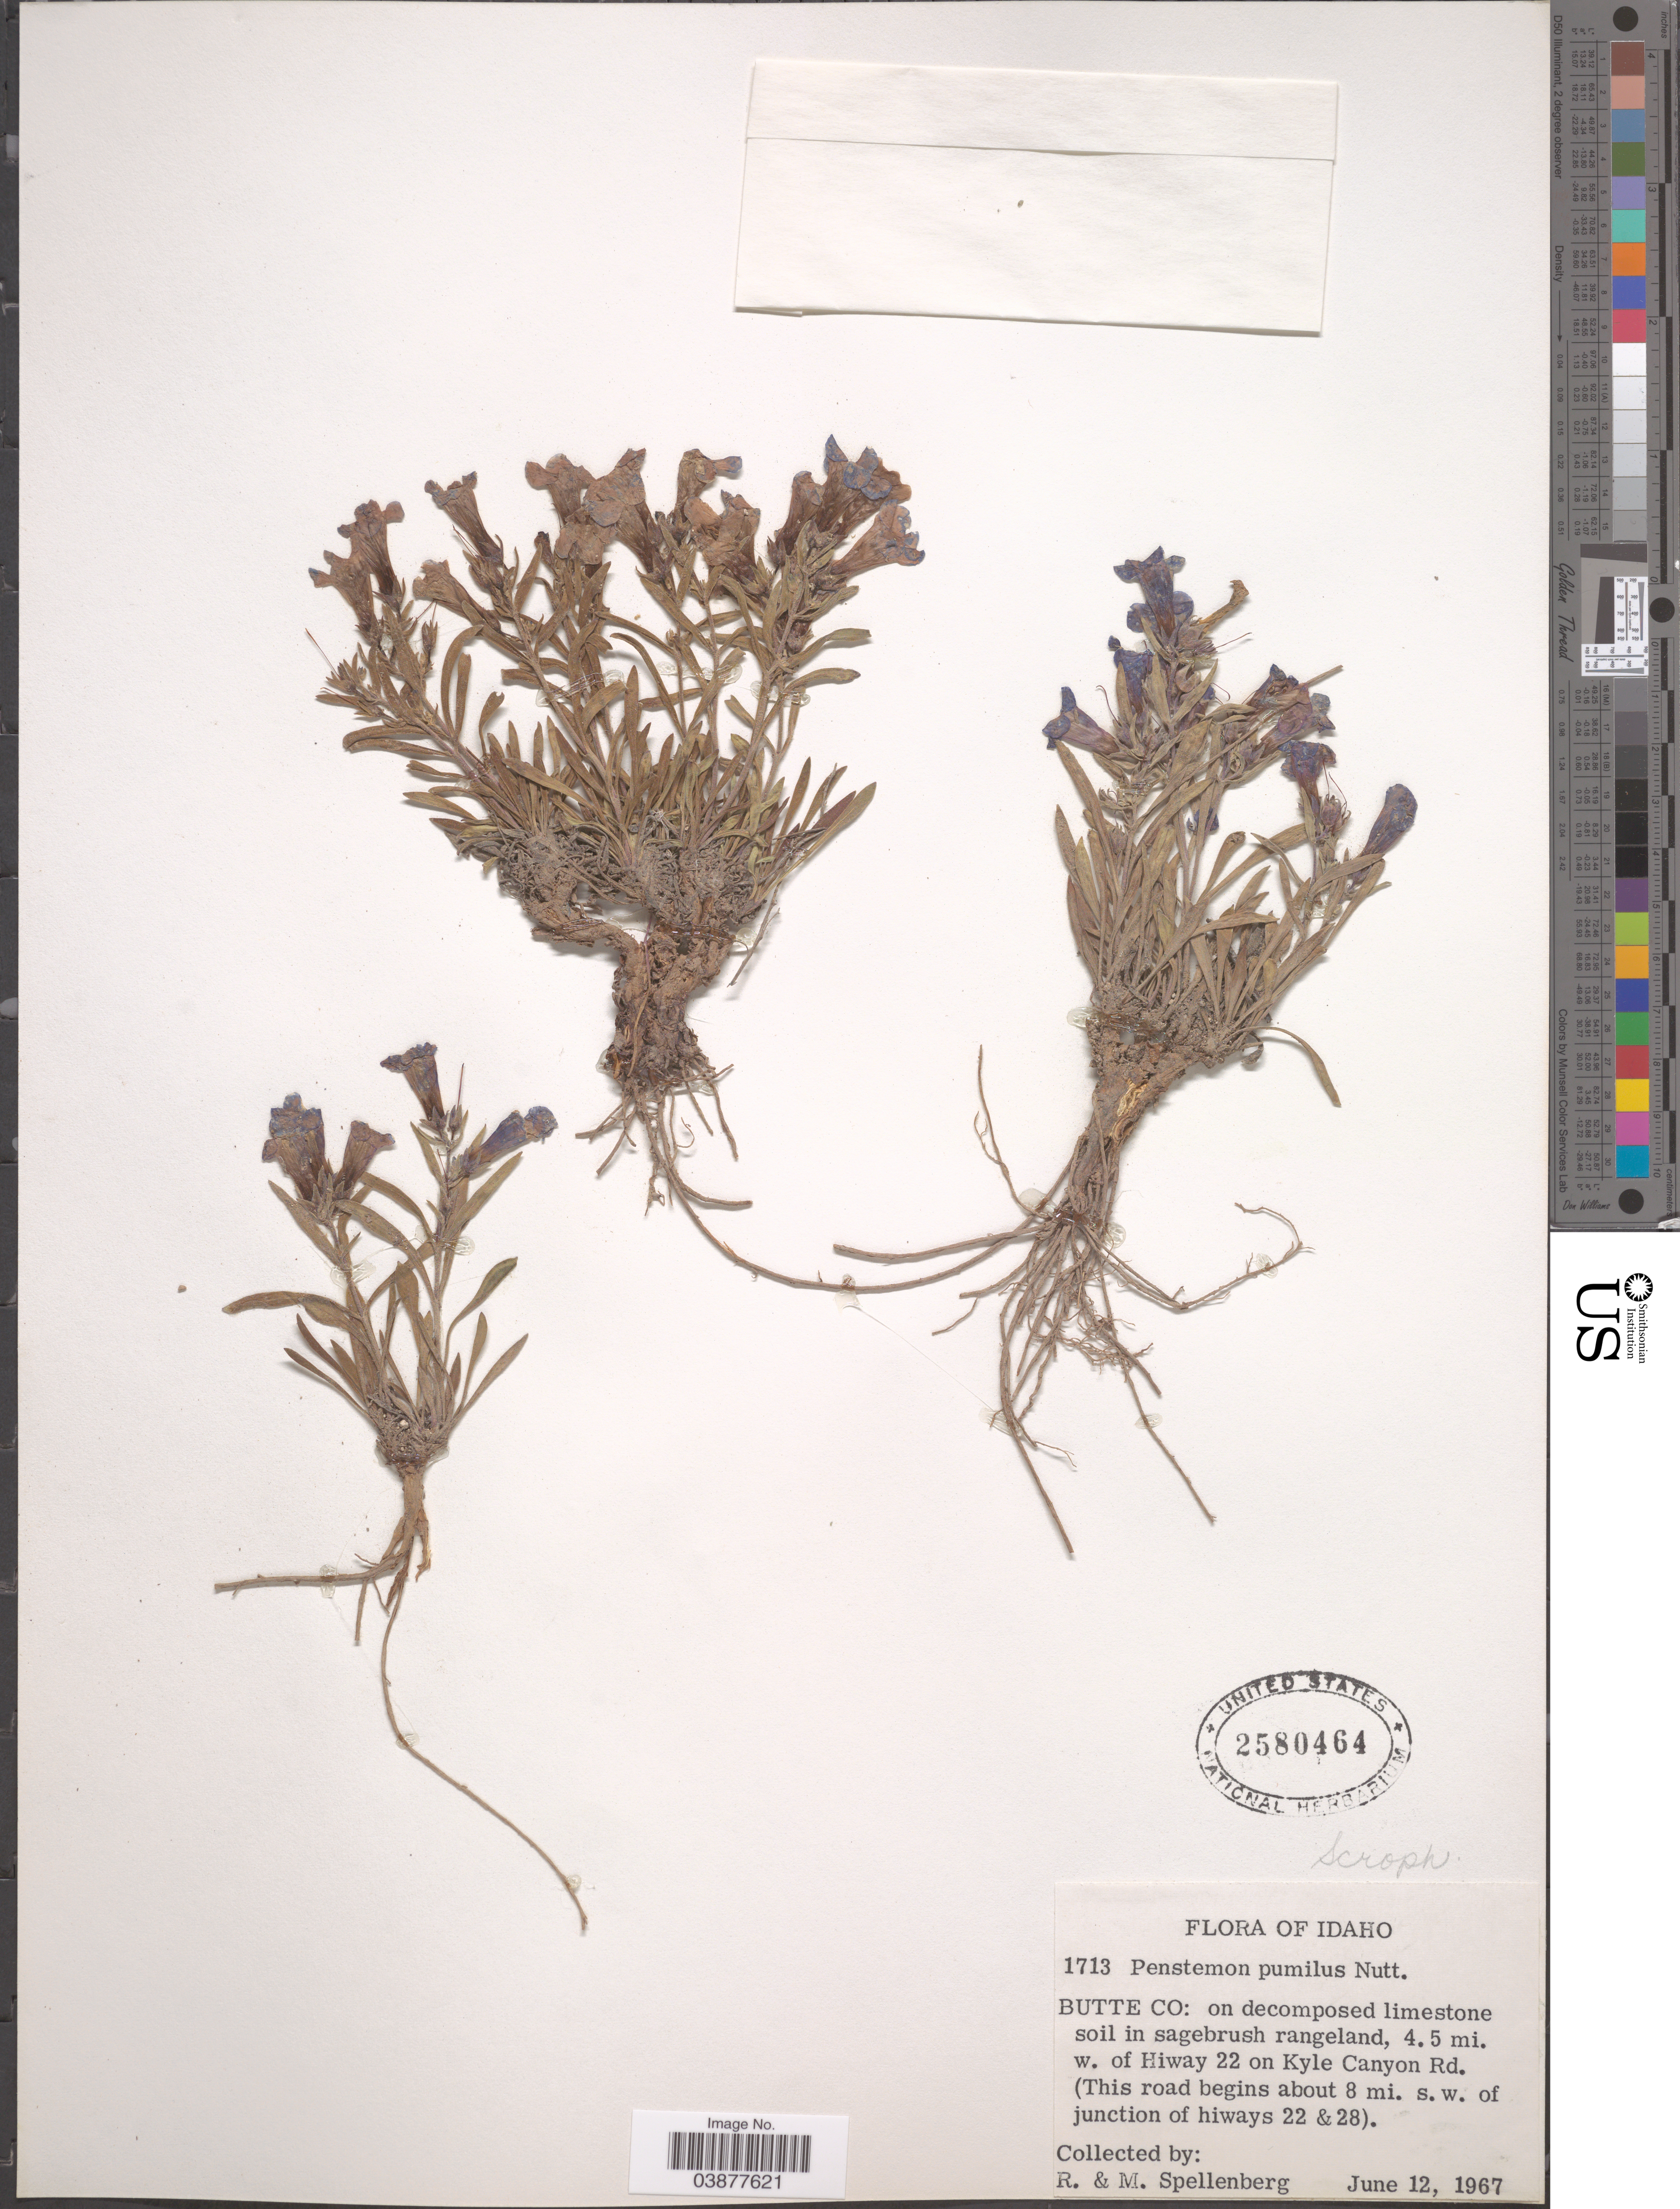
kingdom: Plantae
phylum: Tracheophyta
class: Magnoliopsida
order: Lamiales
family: Plantaginaceae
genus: Penstemon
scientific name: Penstemon pumilus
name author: Nutt.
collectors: R. Spellenberg & Spellenberg, M.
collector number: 1713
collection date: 1967-06-12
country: United States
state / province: Idaho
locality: Butte Co: 4. mi. w. of Hiway 22 on Kyle Canyon Rd. (This road begins about 8 mi., s.w. of junction of hiways 22 & 28).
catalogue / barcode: US 2580464